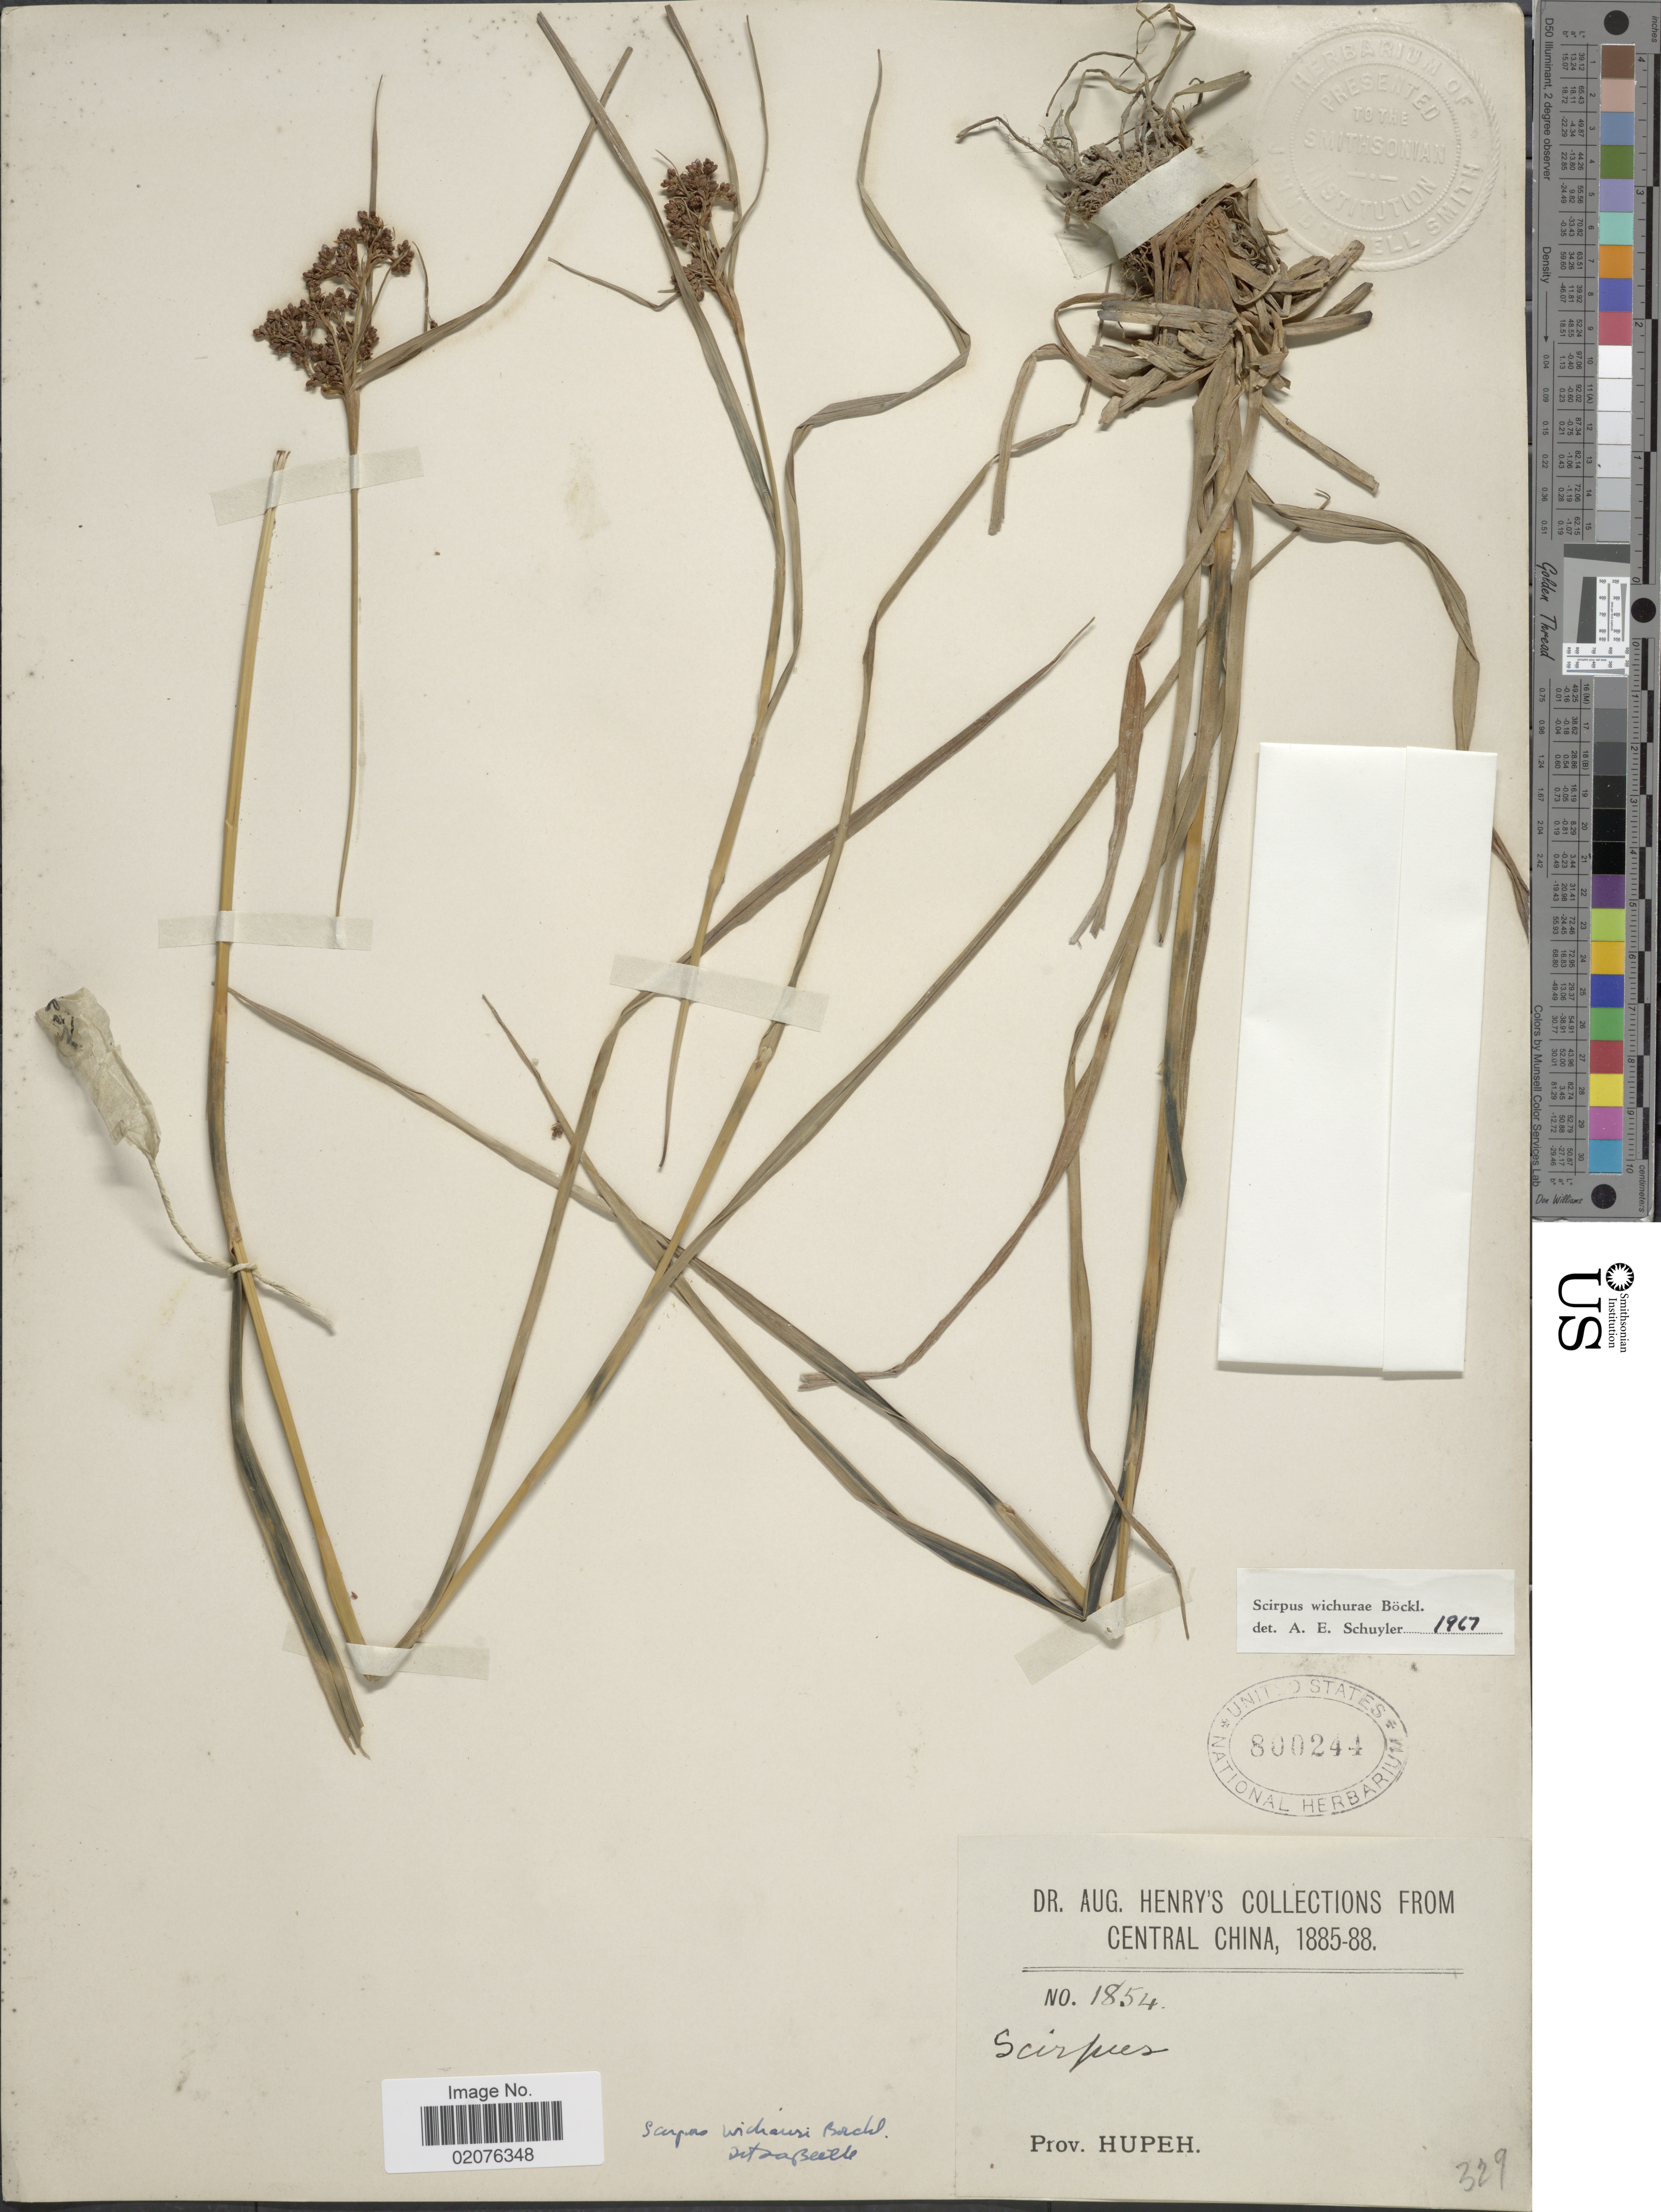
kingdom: Plantae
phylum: Tracheophyta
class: Liliopsida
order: Poales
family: Cyperaceae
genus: Scirpus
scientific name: Scirpus wichurae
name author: Boeckeler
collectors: A. Henry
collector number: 1854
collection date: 1885/1888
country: China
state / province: Hubei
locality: Central China, Hupeh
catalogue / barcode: US 800244